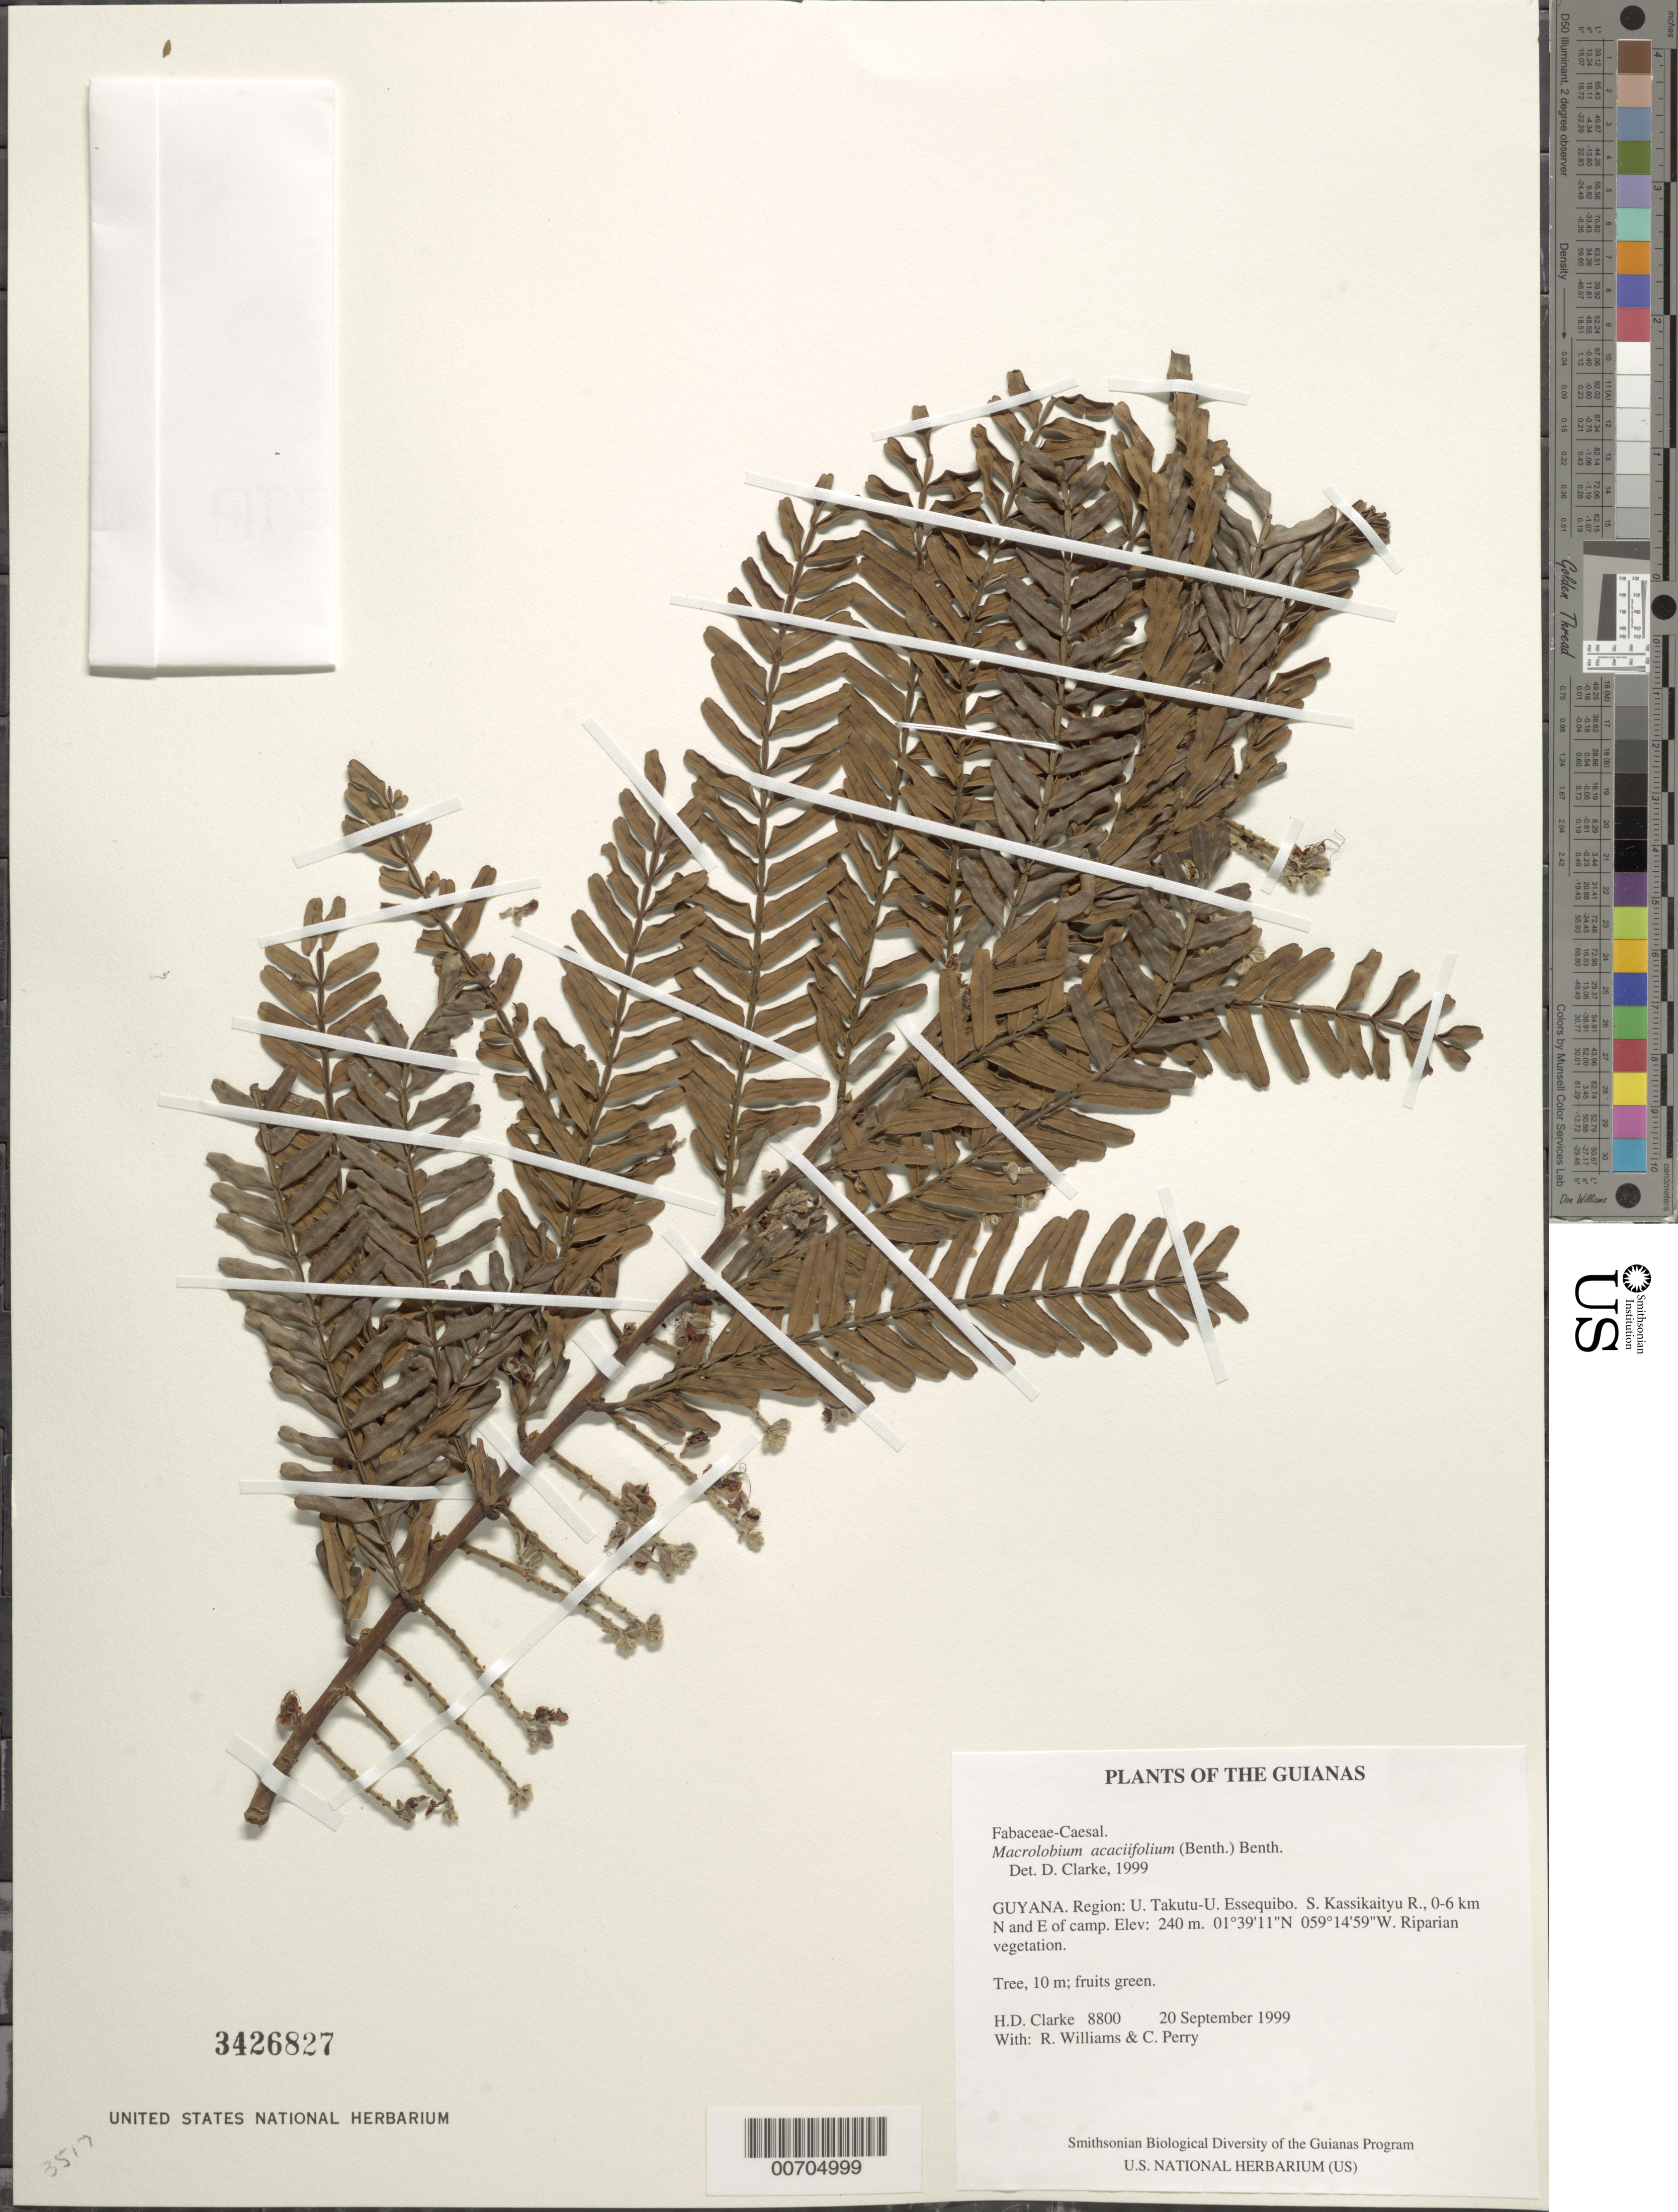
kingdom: Plantae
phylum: Tracheophyta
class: Magnoliopsida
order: Fabales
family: Fabaceae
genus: Macrolobium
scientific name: Macrolobium acaciifolium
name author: (Benth.) Benth.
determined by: Clarke, H. D., University of North Carolina (Asheville)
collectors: H. D. Clarke, R. Williams & C. Perry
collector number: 8800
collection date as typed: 20 September 1999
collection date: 1999-09-20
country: Guyana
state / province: U. Takutu-U. Essequibo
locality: S. Kassikaityu R., 0-6 km N and E of camp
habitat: Riparian vegetation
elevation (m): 240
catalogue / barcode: US 3426827